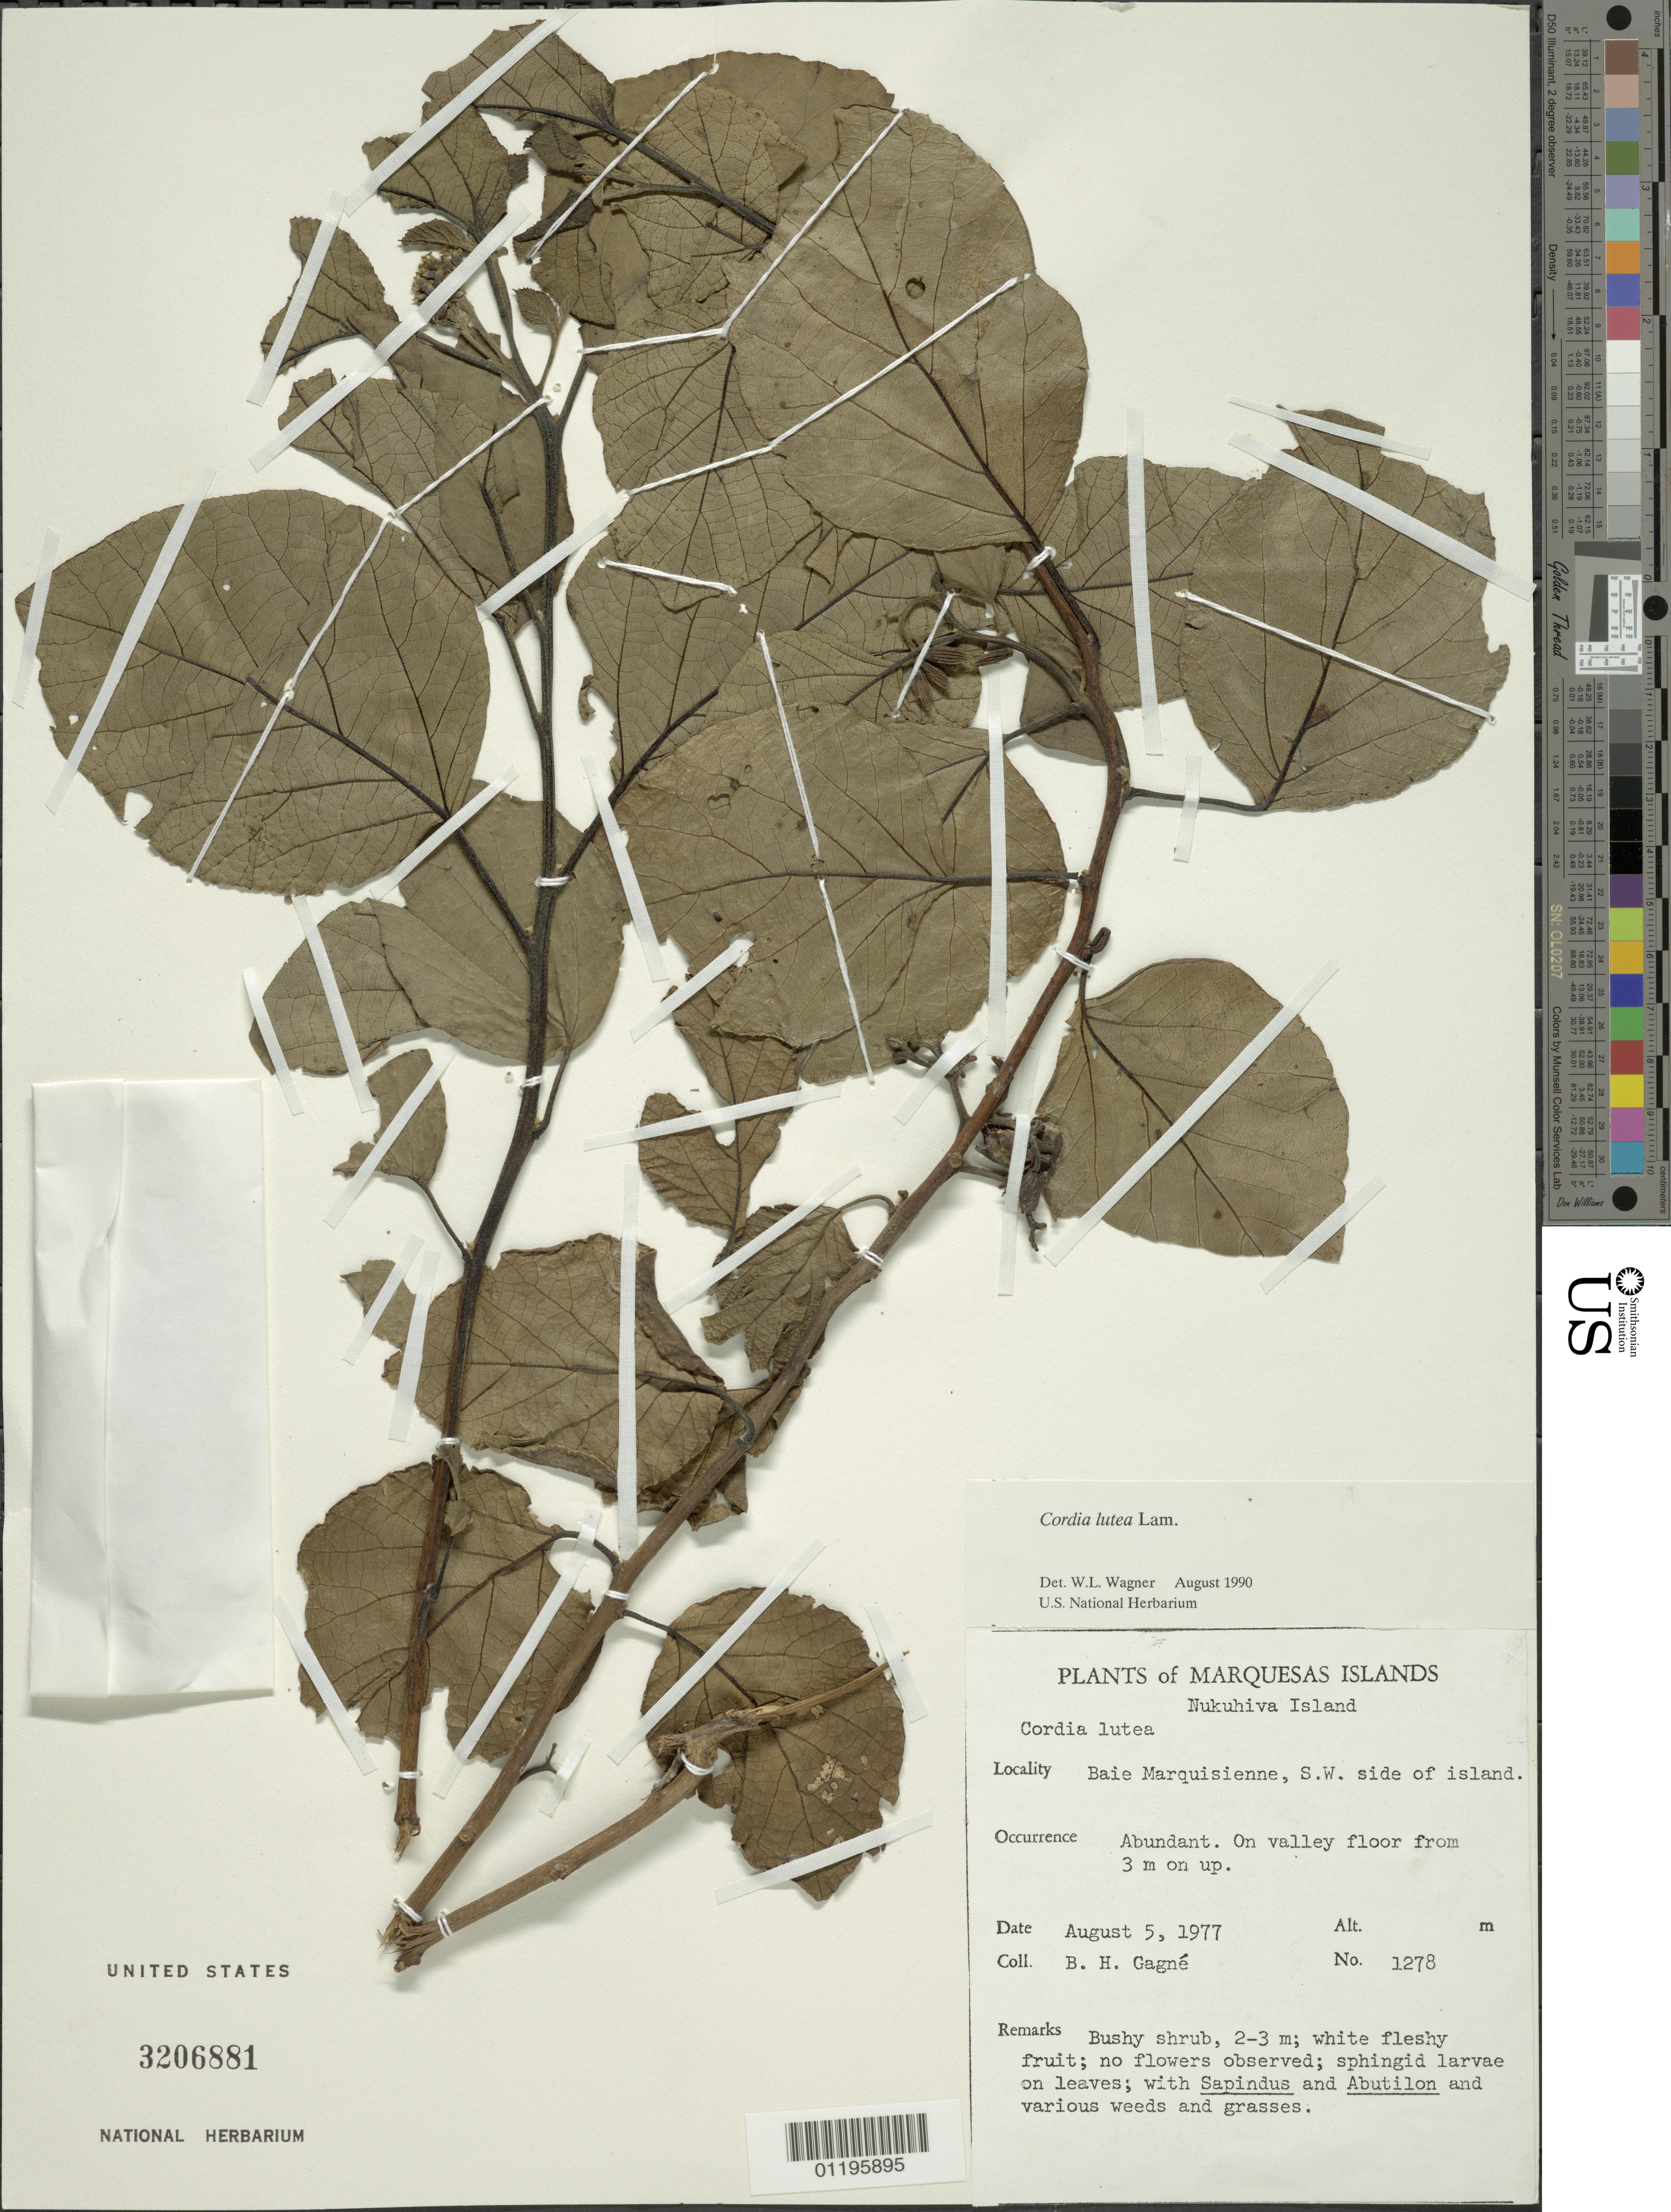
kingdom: Plantae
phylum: Tracheophyta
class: Magnoliopsida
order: Boraginales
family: Cordiaceae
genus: Cordia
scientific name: Cordia lutea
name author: Lam.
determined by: Wagner, W. L., (BOT), Smithsonian Institution - National Museum of Natural History (UNITED STATES)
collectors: B. H. Gagné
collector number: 1278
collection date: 1977-08-05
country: French Polynesia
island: Nuku Hiva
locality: Baie Marquisienne, SW side of island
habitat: On valley floor from 3 m, up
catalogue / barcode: US 3206881